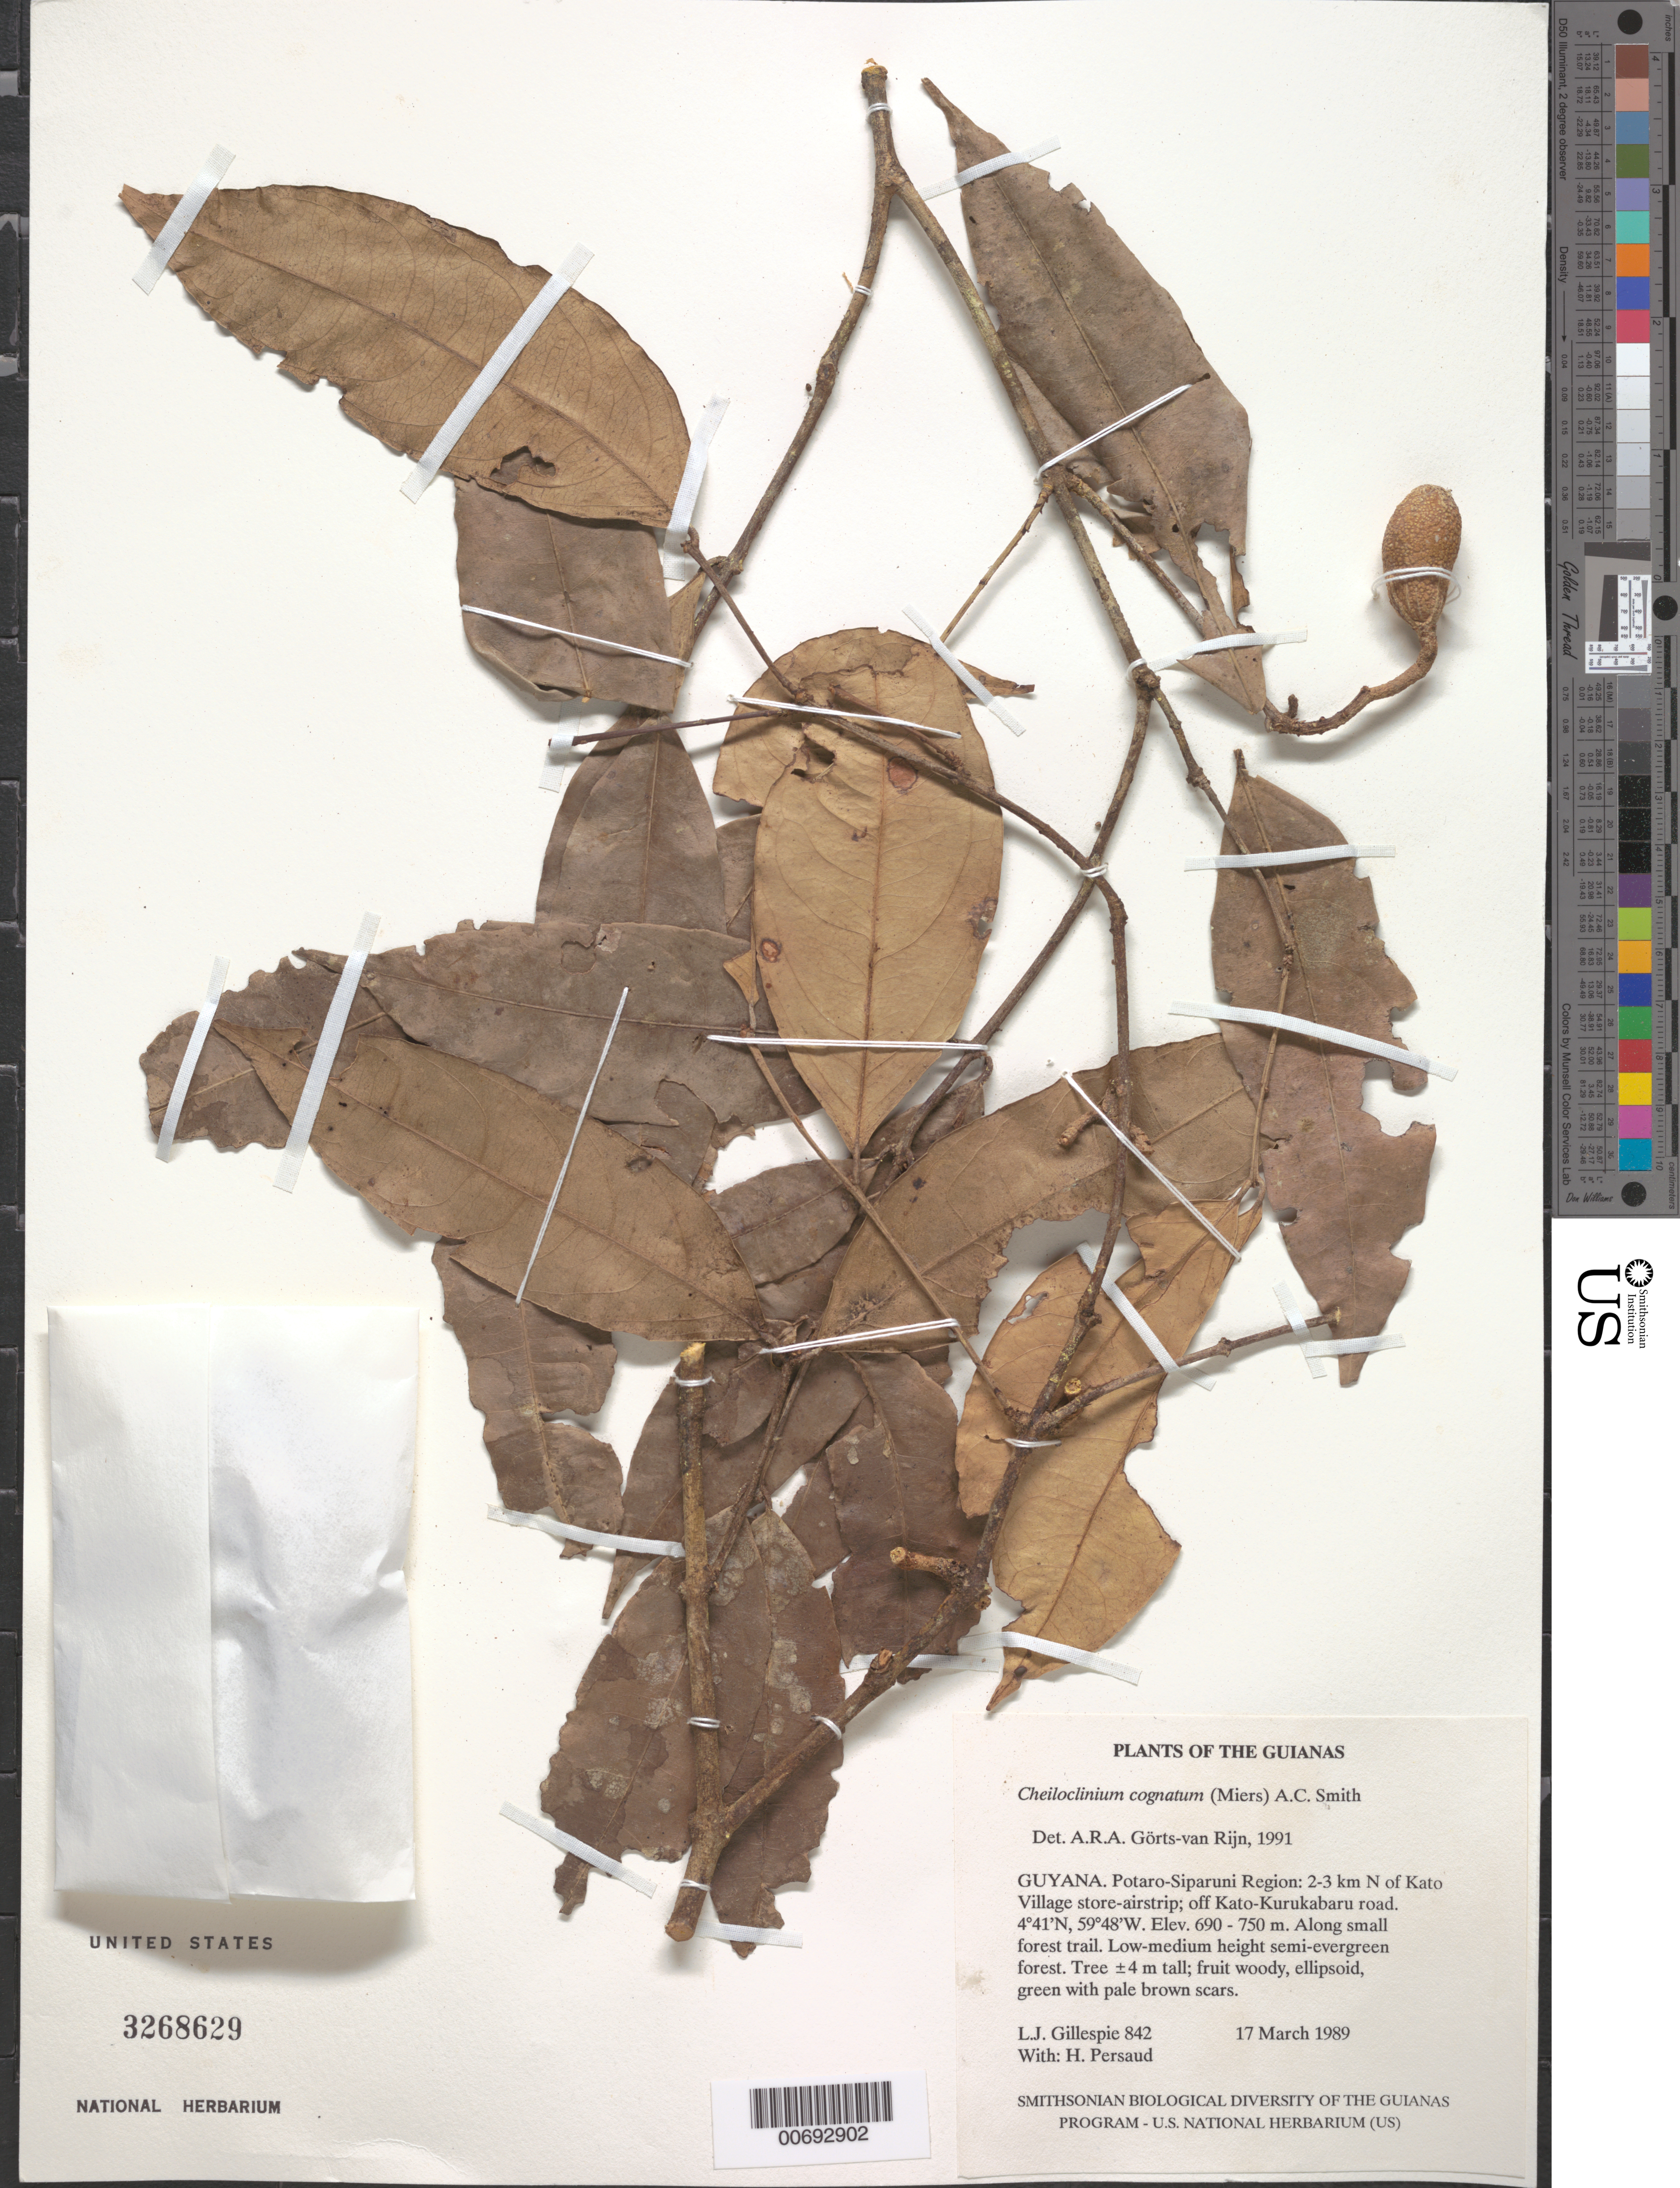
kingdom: Plantae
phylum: Tracheophyta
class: Magnoliopsida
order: Celastrales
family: Celastraceae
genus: Cheiloclinium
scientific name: Cheiloclinium cognatum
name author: (Miers) A.C. Sm.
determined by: Görts-van Rijn, A. R. A.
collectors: L. J. Gillespie & H. Persaud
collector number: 842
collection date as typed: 17 March 1989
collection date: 1989-03-17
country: Guyana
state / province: Potaro-Siparuni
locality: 2-3 km N of Kato Village store-airstrip; off Kato-Kurukabaru road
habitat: Along small forest trail. Low-medium height semi-evergreen forest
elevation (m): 690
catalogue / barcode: US 3268629